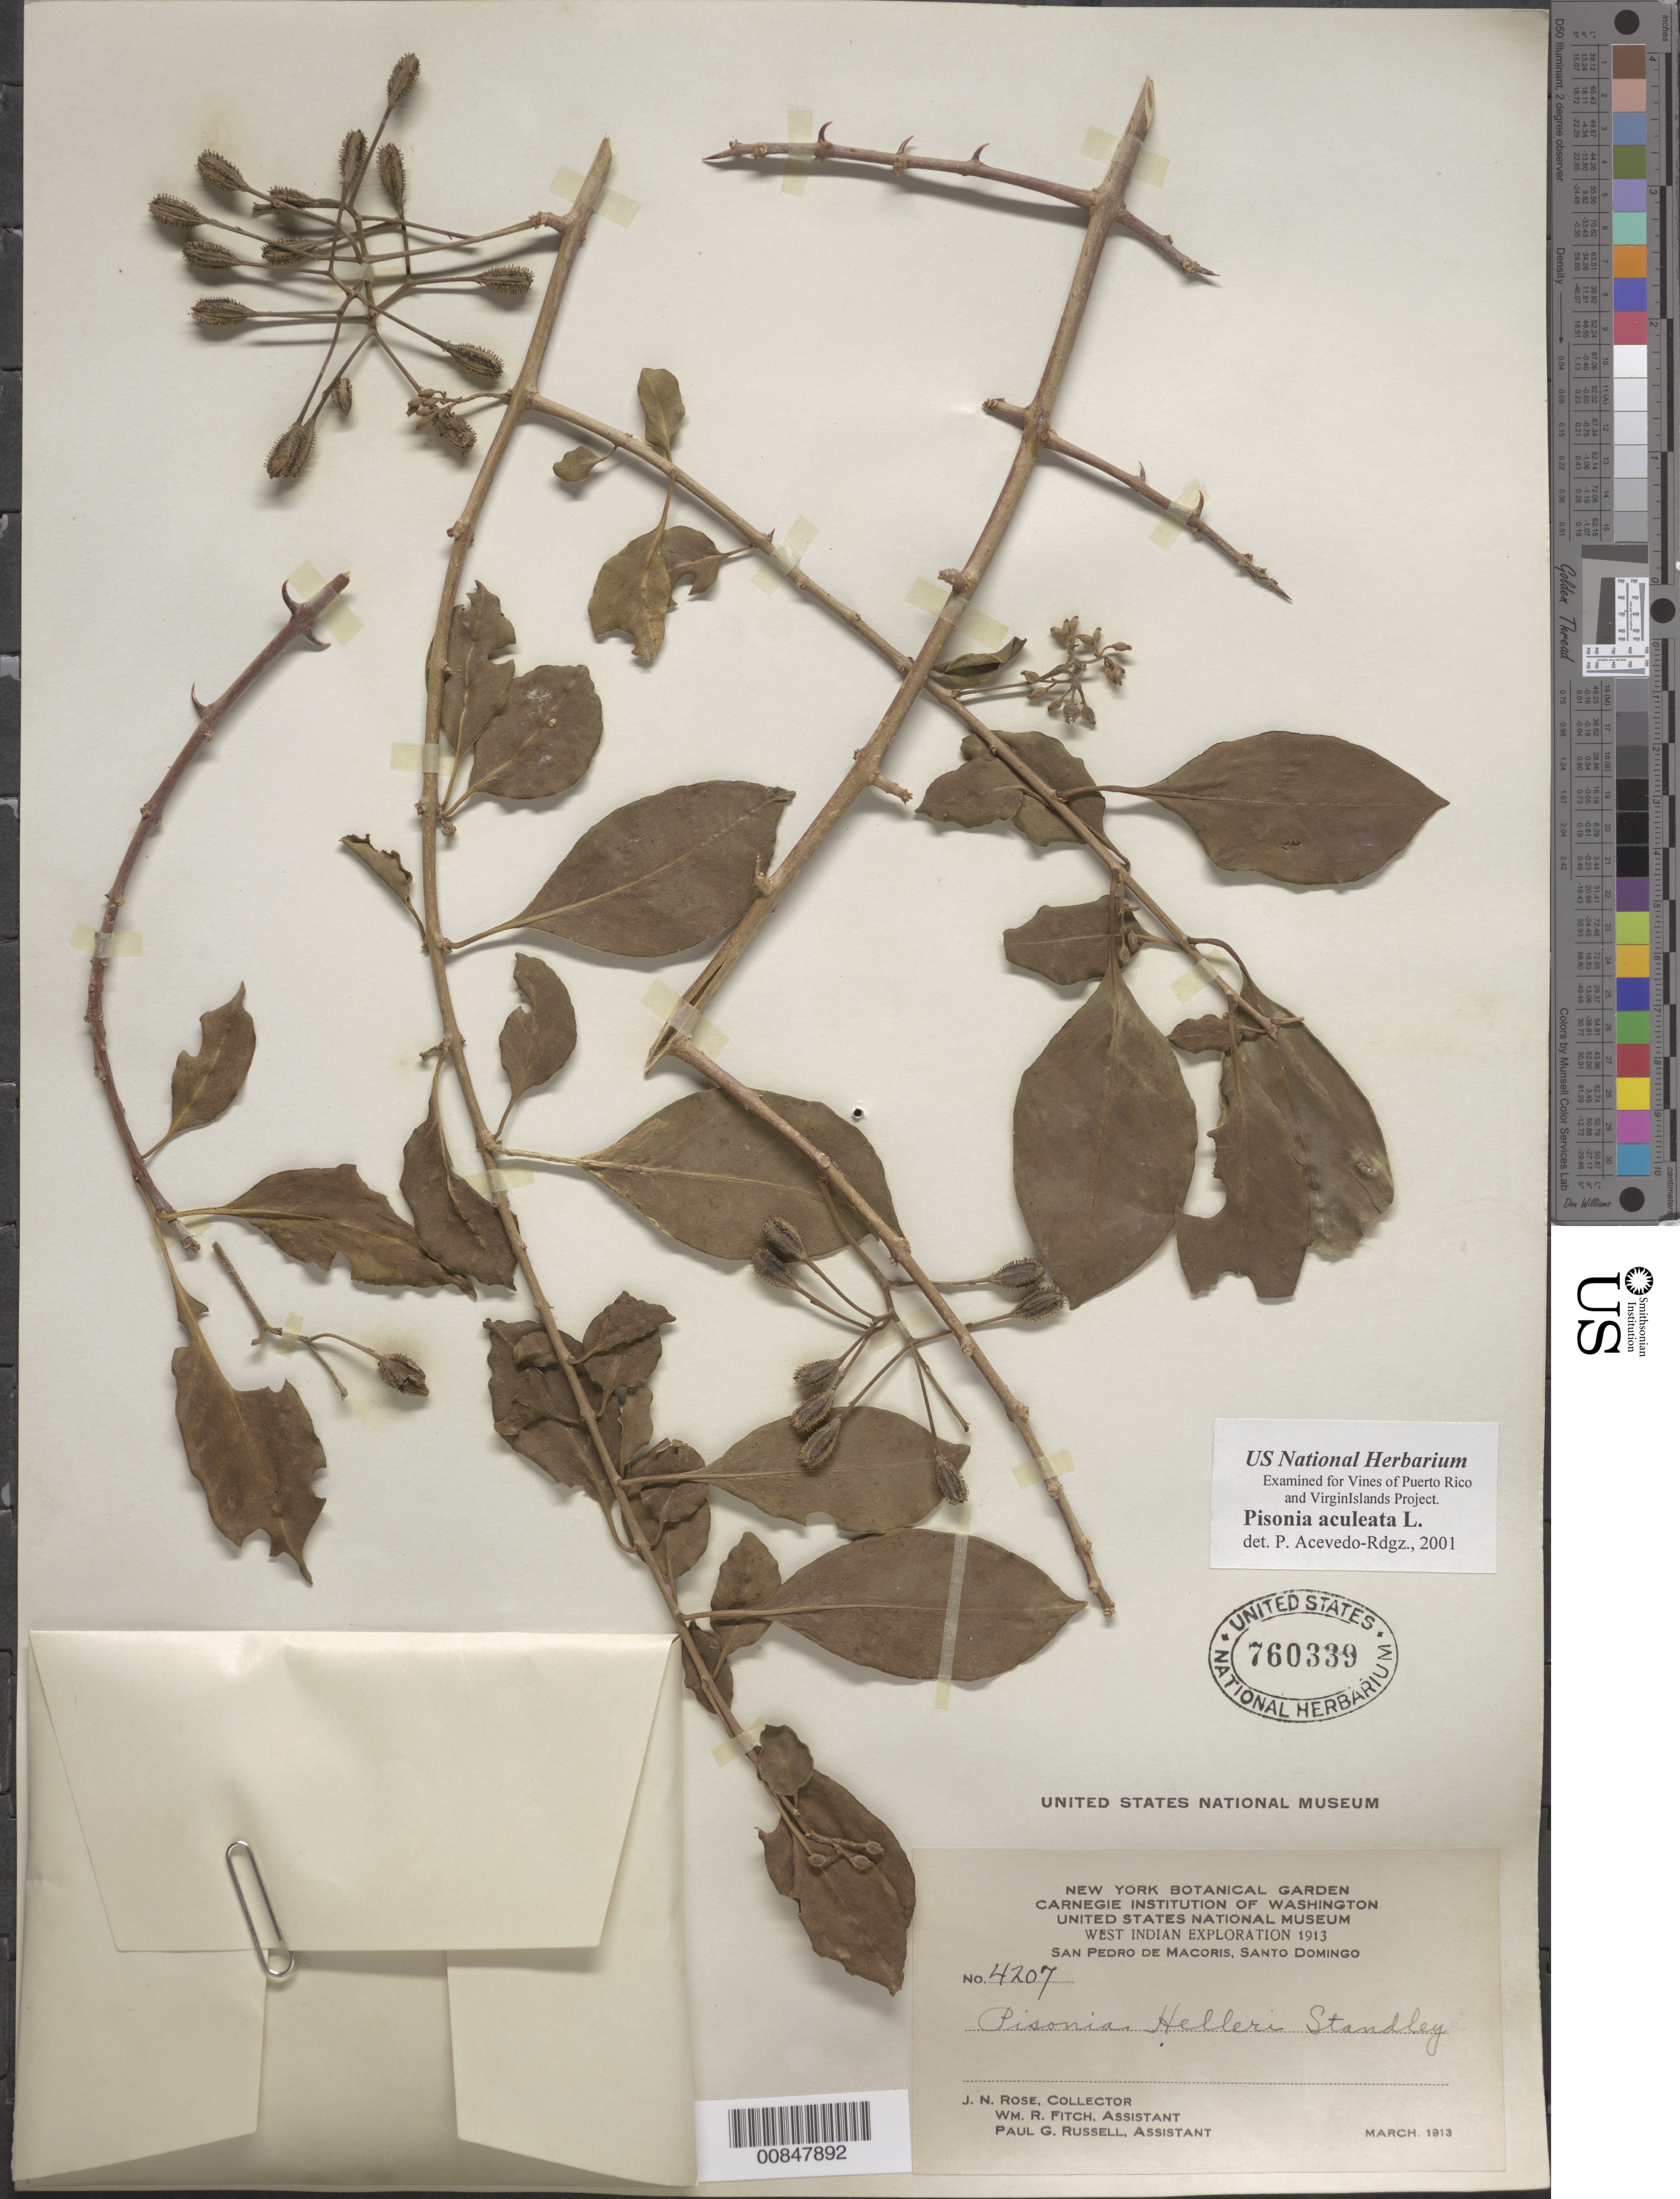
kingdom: Plantae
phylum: Tracheophyta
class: Magnoliopsida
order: Caryophyllales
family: Nyctaginaceae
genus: Pisonia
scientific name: Pisonia aculeata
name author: L.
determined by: Acevedo-Rodríguez, P., (BOT), Smithsonian Institution - National Museum of Natural History (UNITED STATES)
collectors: J. N. Rose, W. R. Fitch & P. G. Russell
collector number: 4207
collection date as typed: Mar 1913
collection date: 1913-03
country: Dominican Republic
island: Hispaniola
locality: San Pedro de Macoris, Santo Domingo.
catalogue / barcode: US 760339